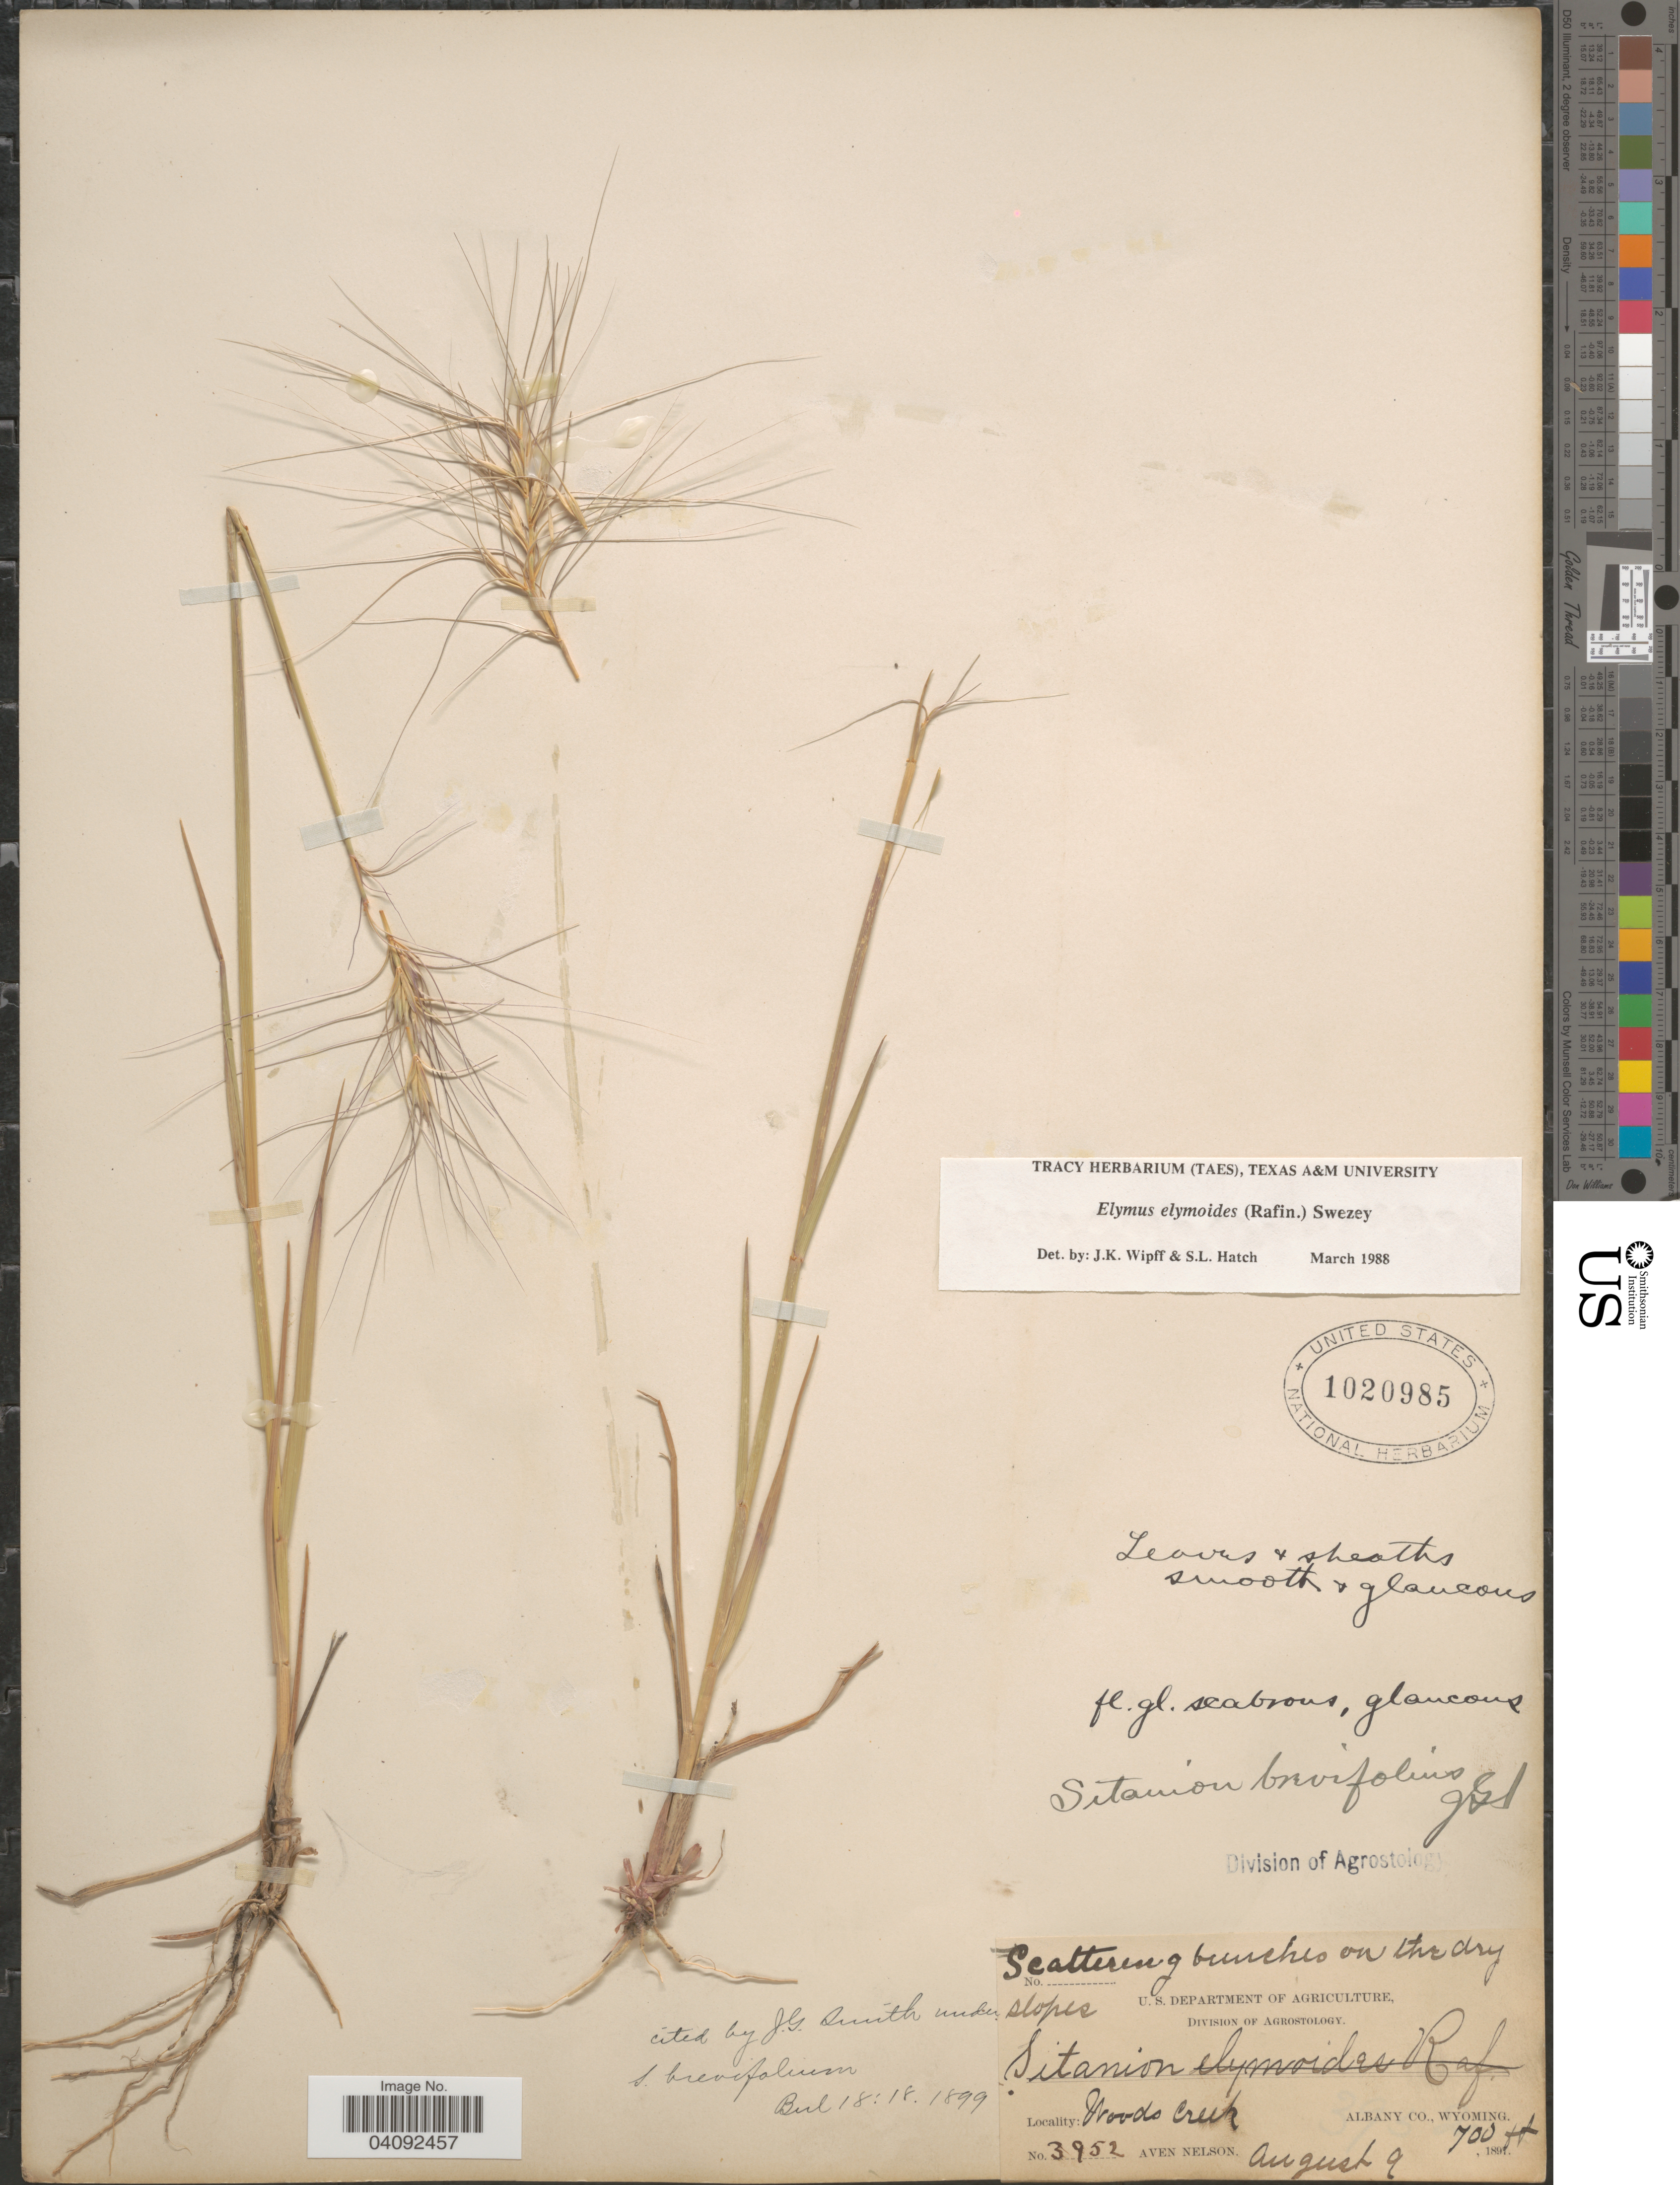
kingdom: Plantae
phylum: Tracheophyta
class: Liliopsida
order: Poales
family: Poaceae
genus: Elymus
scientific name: Elymus elymoides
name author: (Raf.) Swezey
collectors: A. Nelson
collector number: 3952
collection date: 1891-08-09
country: United States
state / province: Wyoming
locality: Woods Creek. Albany Co.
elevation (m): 213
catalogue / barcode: US 1020985